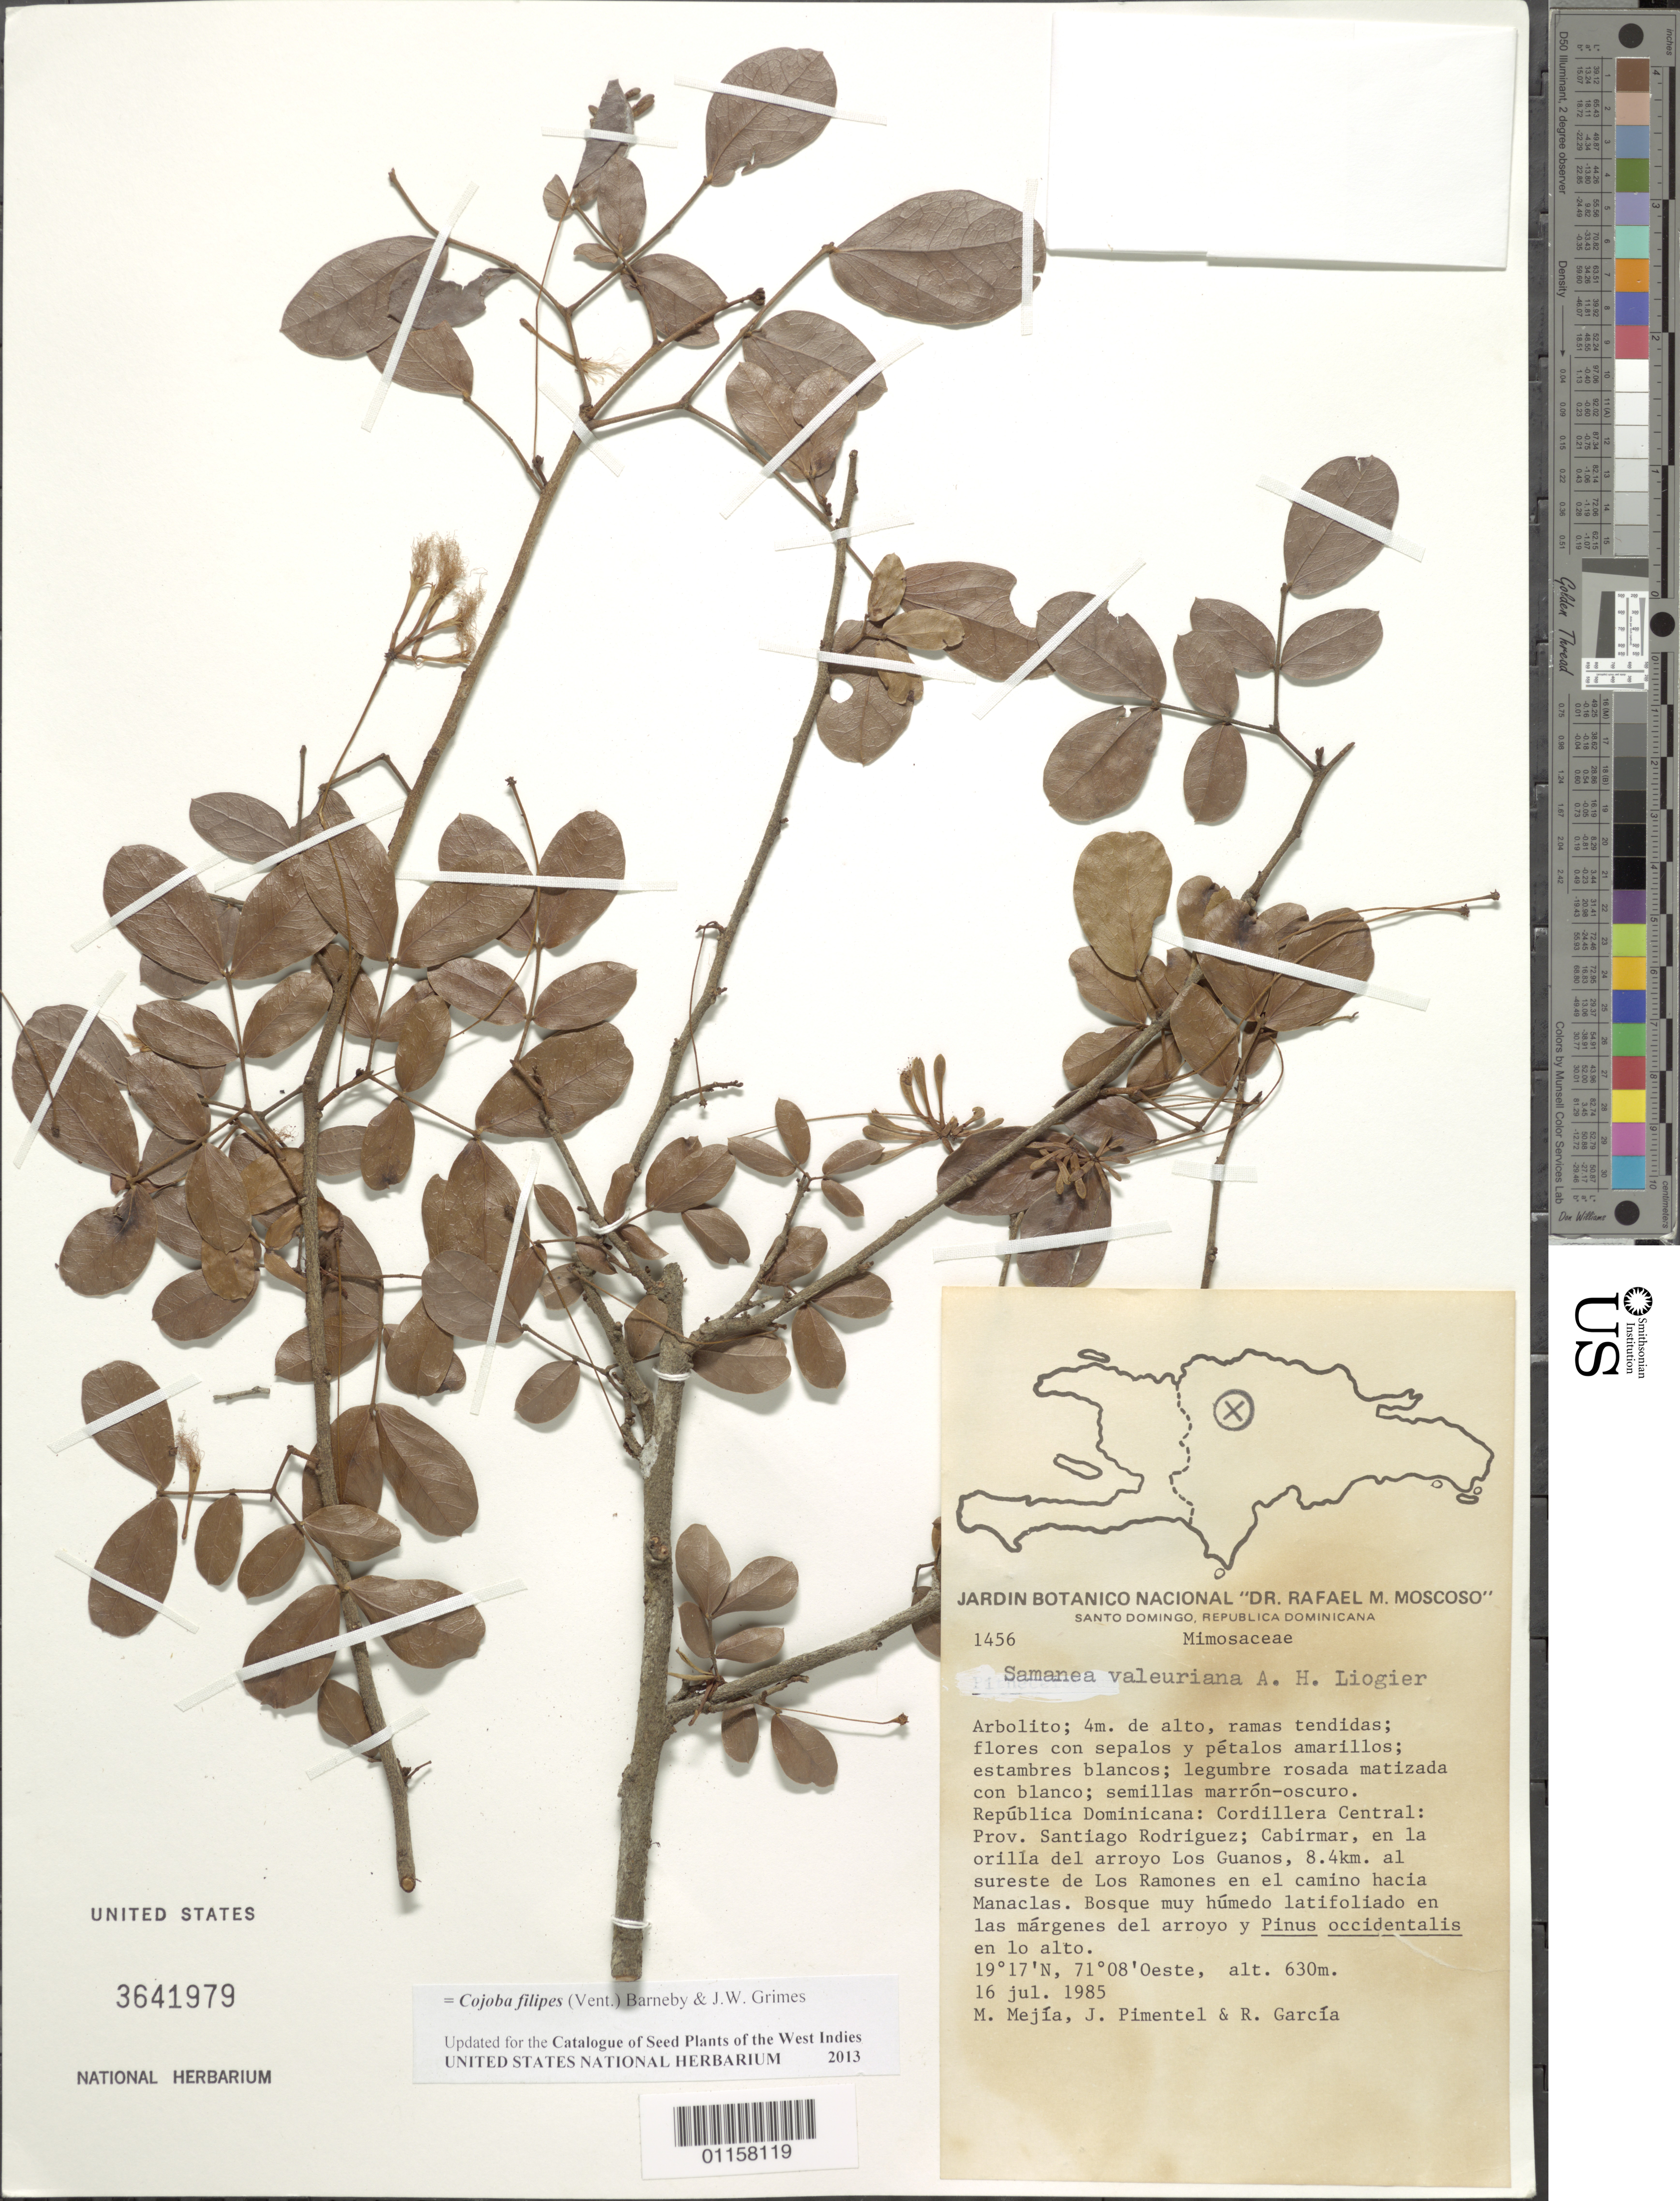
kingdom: Plantae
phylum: Tracheophyta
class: Magnoliopsida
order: Fabales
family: Fabaceae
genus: Cojoba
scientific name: Cojoba filipes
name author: (Vent.) Barneby & J.W. Grimes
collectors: M. Mejia, J. Pimentel & R. G. García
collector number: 1456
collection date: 1985-07-16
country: Dominican Republic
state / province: Santiago Rodríguez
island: Hispaniola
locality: Cordillera Central; Cabirmar, en la orilla del arroyo Los Guanos, 8.4 km al sureste de los Ramones en el camino hacia Manaclas.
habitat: Bosque muy húmedo latifoliado en las márgenes del arroyo y Pinus occidentalis en lo alto.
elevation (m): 630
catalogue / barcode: US 3641979